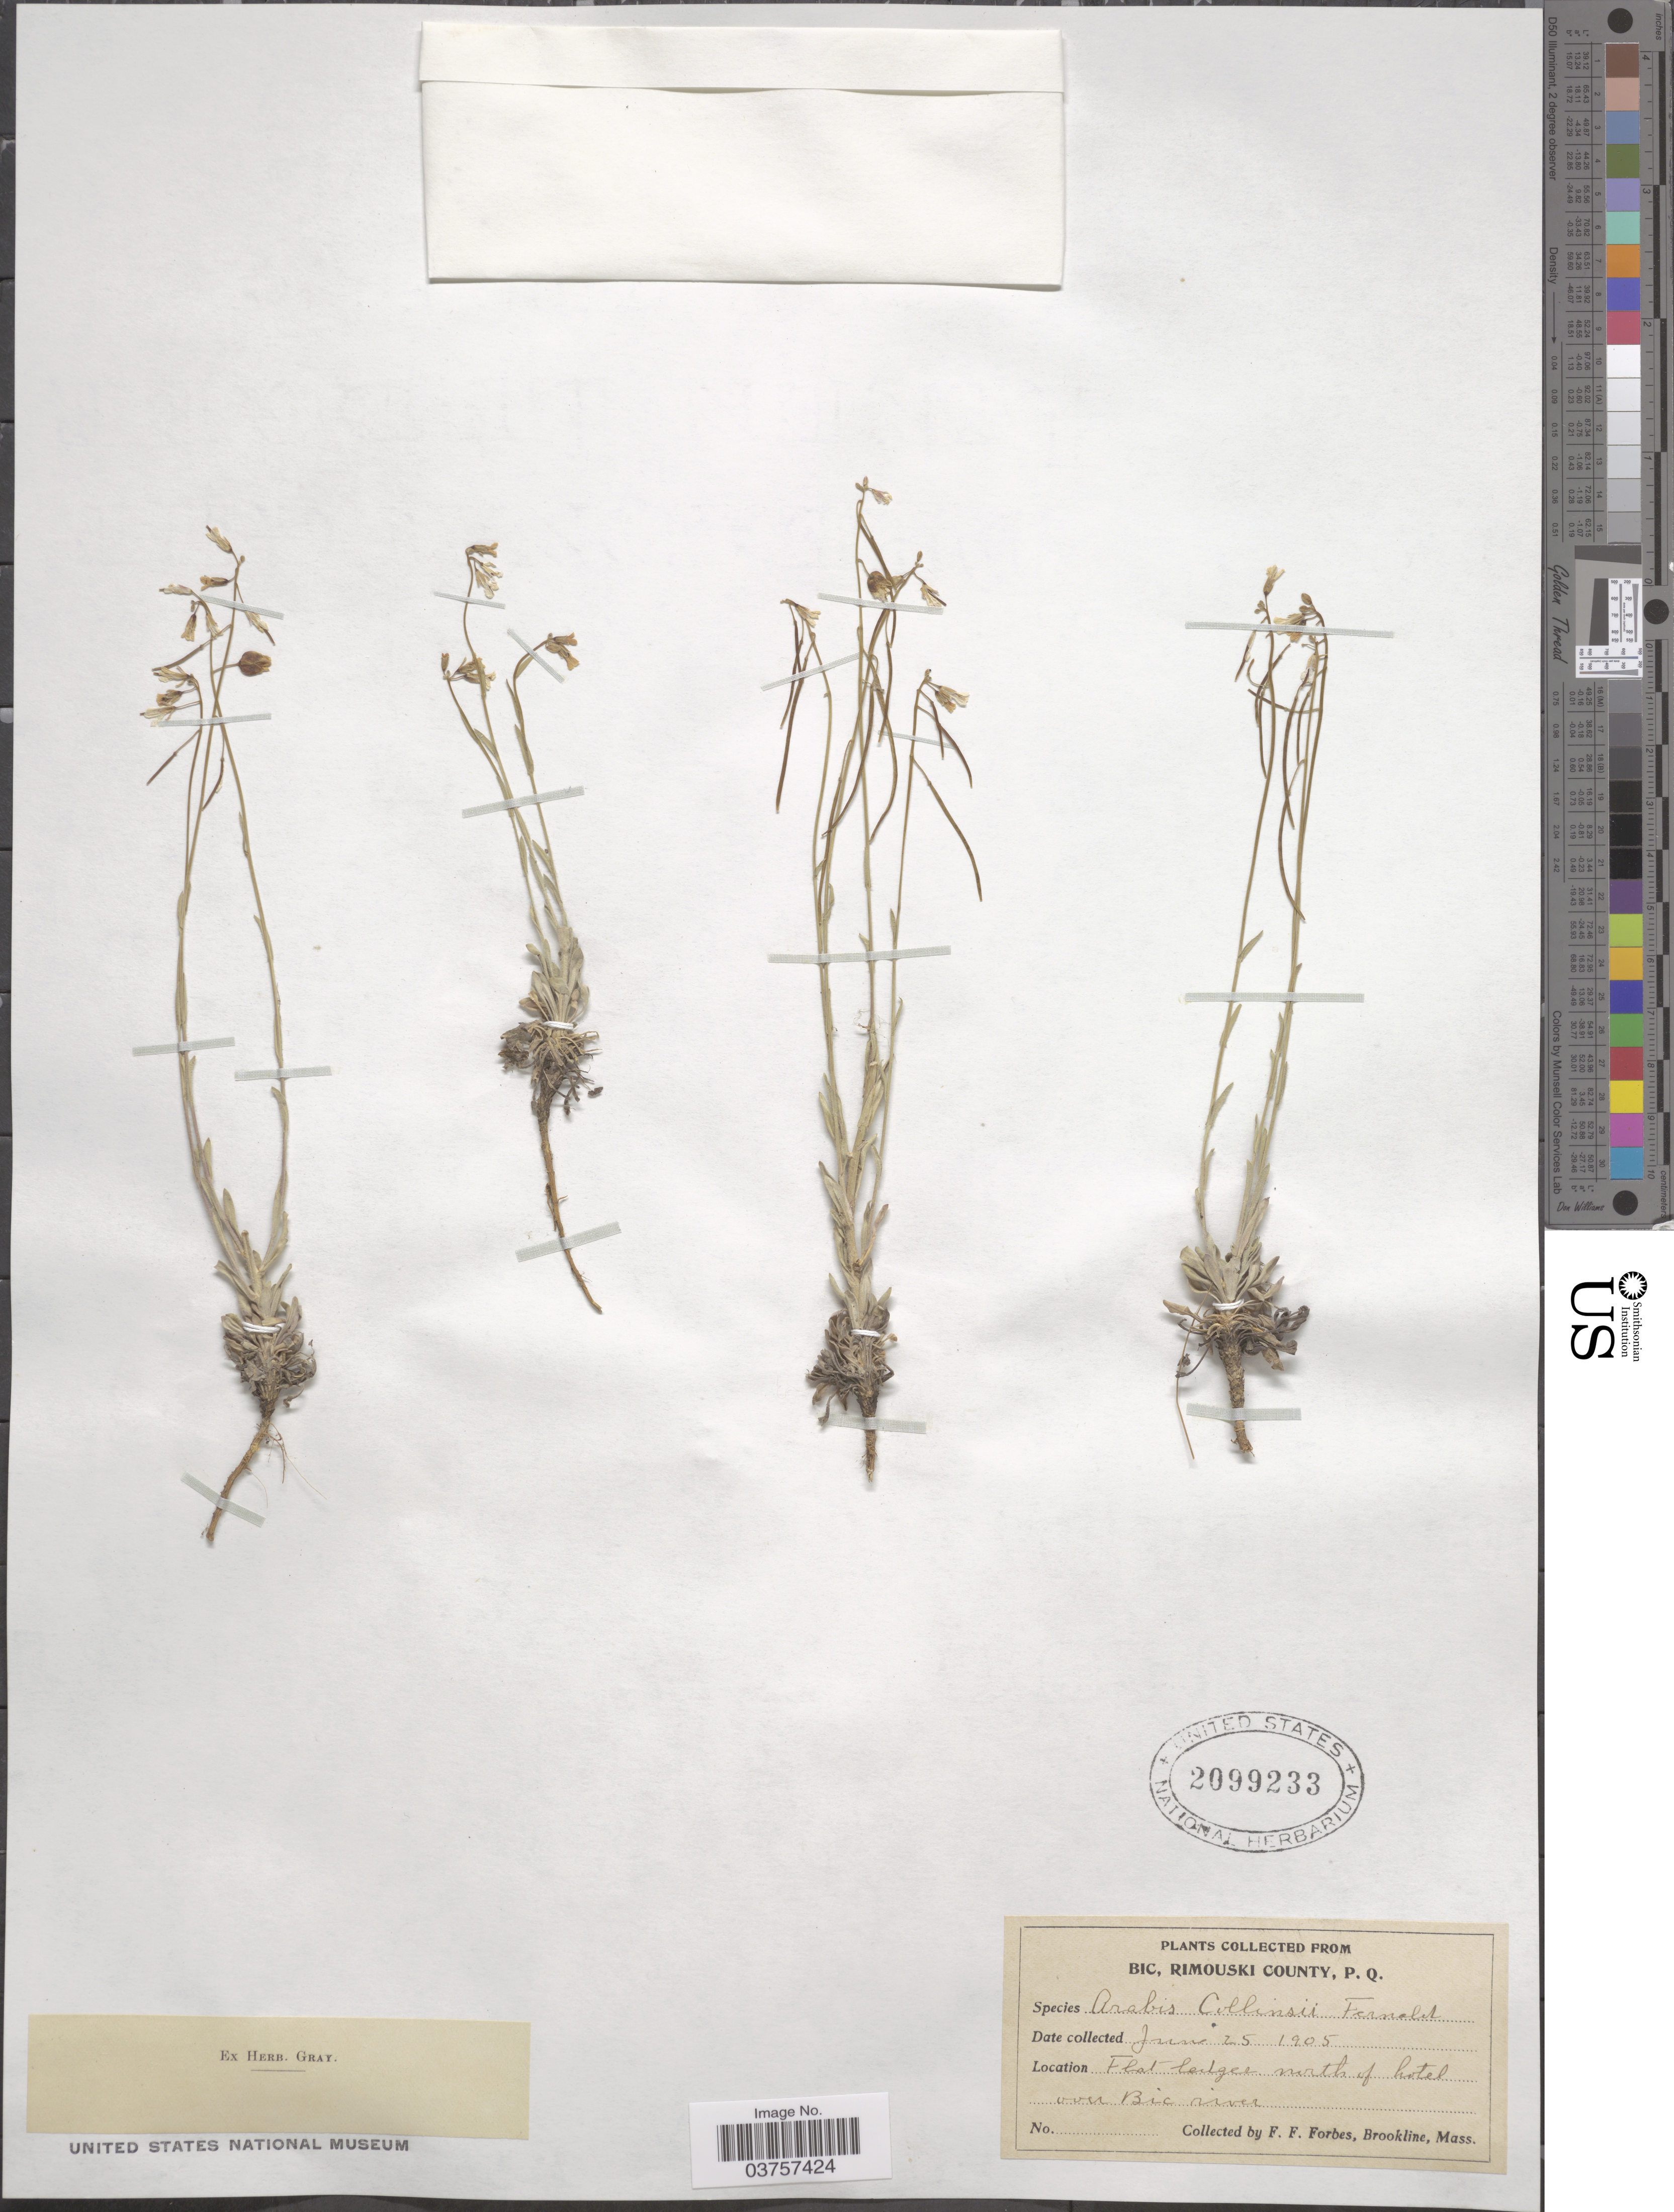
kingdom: Plantae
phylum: Tracheophyta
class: Magnoliopsida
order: Brassicales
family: Brassicaceae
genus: Arabis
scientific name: Arabis holboellii var. collinsii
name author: (Fernald) Rollins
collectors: F. Forbes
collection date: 1905-06-25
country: Canada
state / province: Quebec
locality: Bic, Rimouski County, P. Q. Flat ledges north of hotel over Bic river.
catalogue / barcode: US 2099233